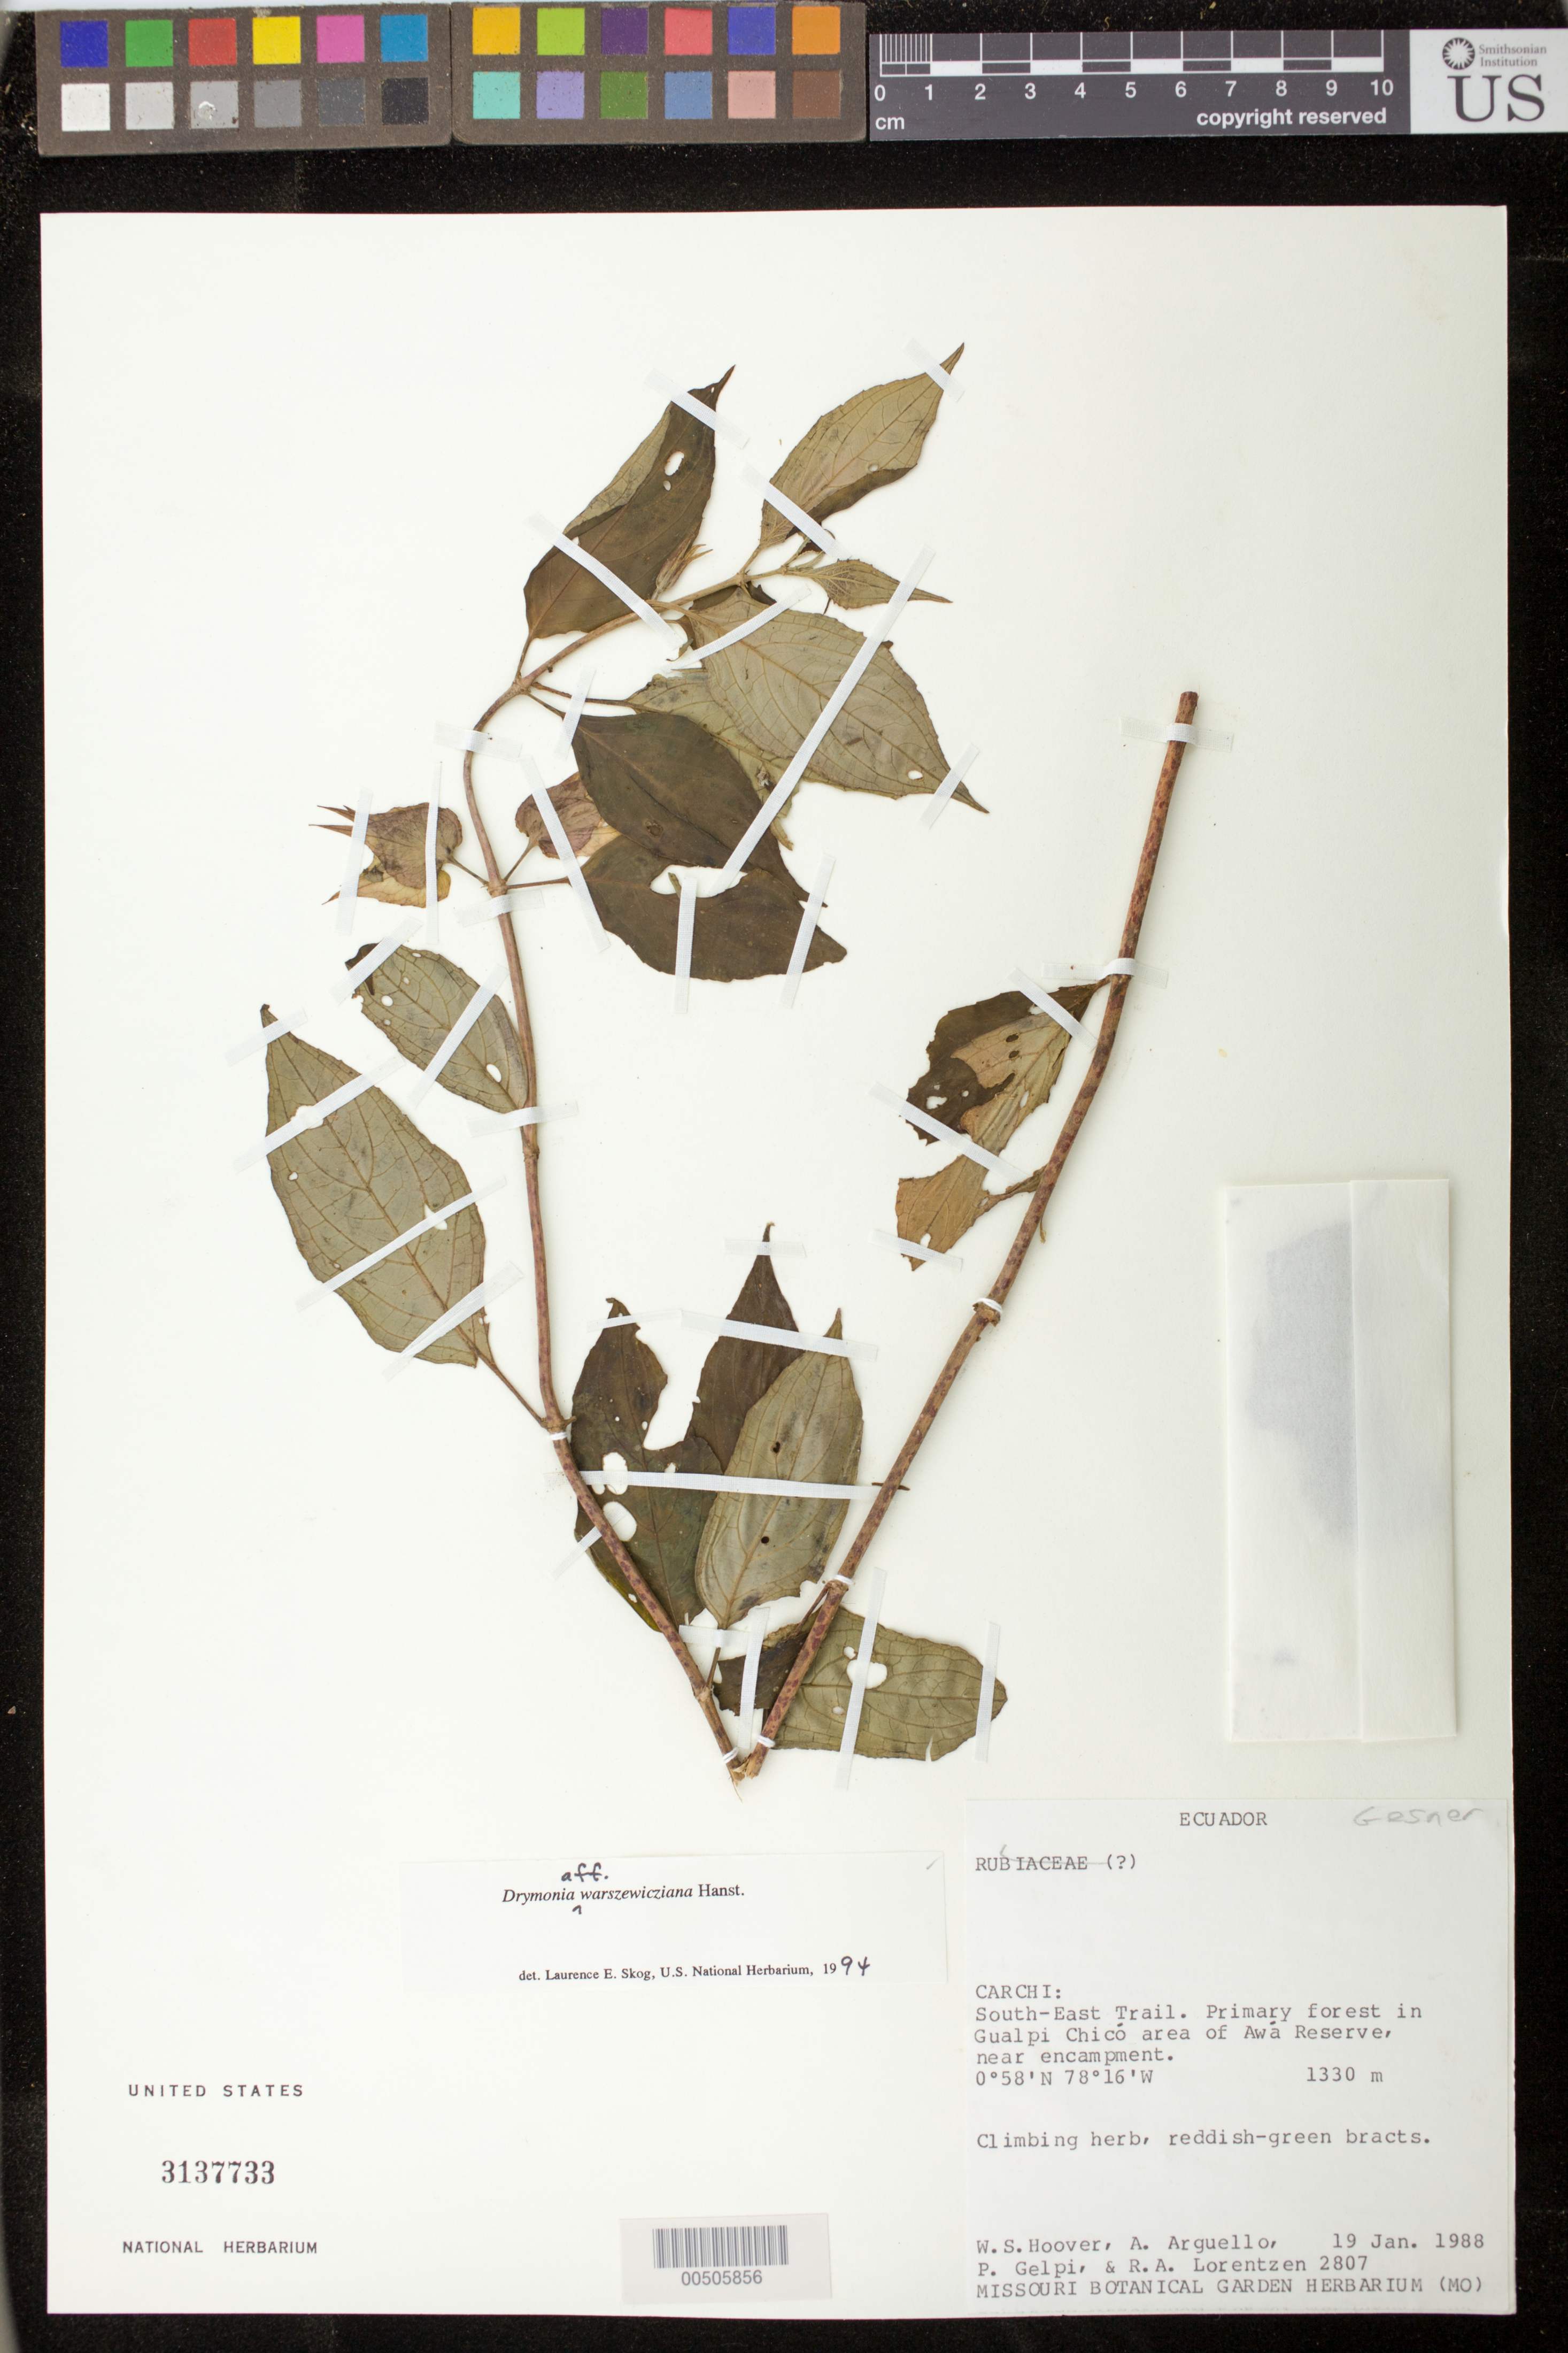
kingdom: Plantae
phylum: Tracheophyta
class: Magnoliopsida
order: Lamiales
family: Gesneriaceae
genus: Drymonia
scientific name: Drymonia warszewicziana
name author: Hanst.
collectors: W. S. Hoover, A. Arguello, P. Gelpi & R. Lorentzen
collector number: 2807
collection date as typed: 19 Jan 1988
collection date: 1988-01-19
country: Ecuador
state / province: Carchi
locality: Gualpi Chico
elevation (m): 1330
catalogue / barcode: US 3137733